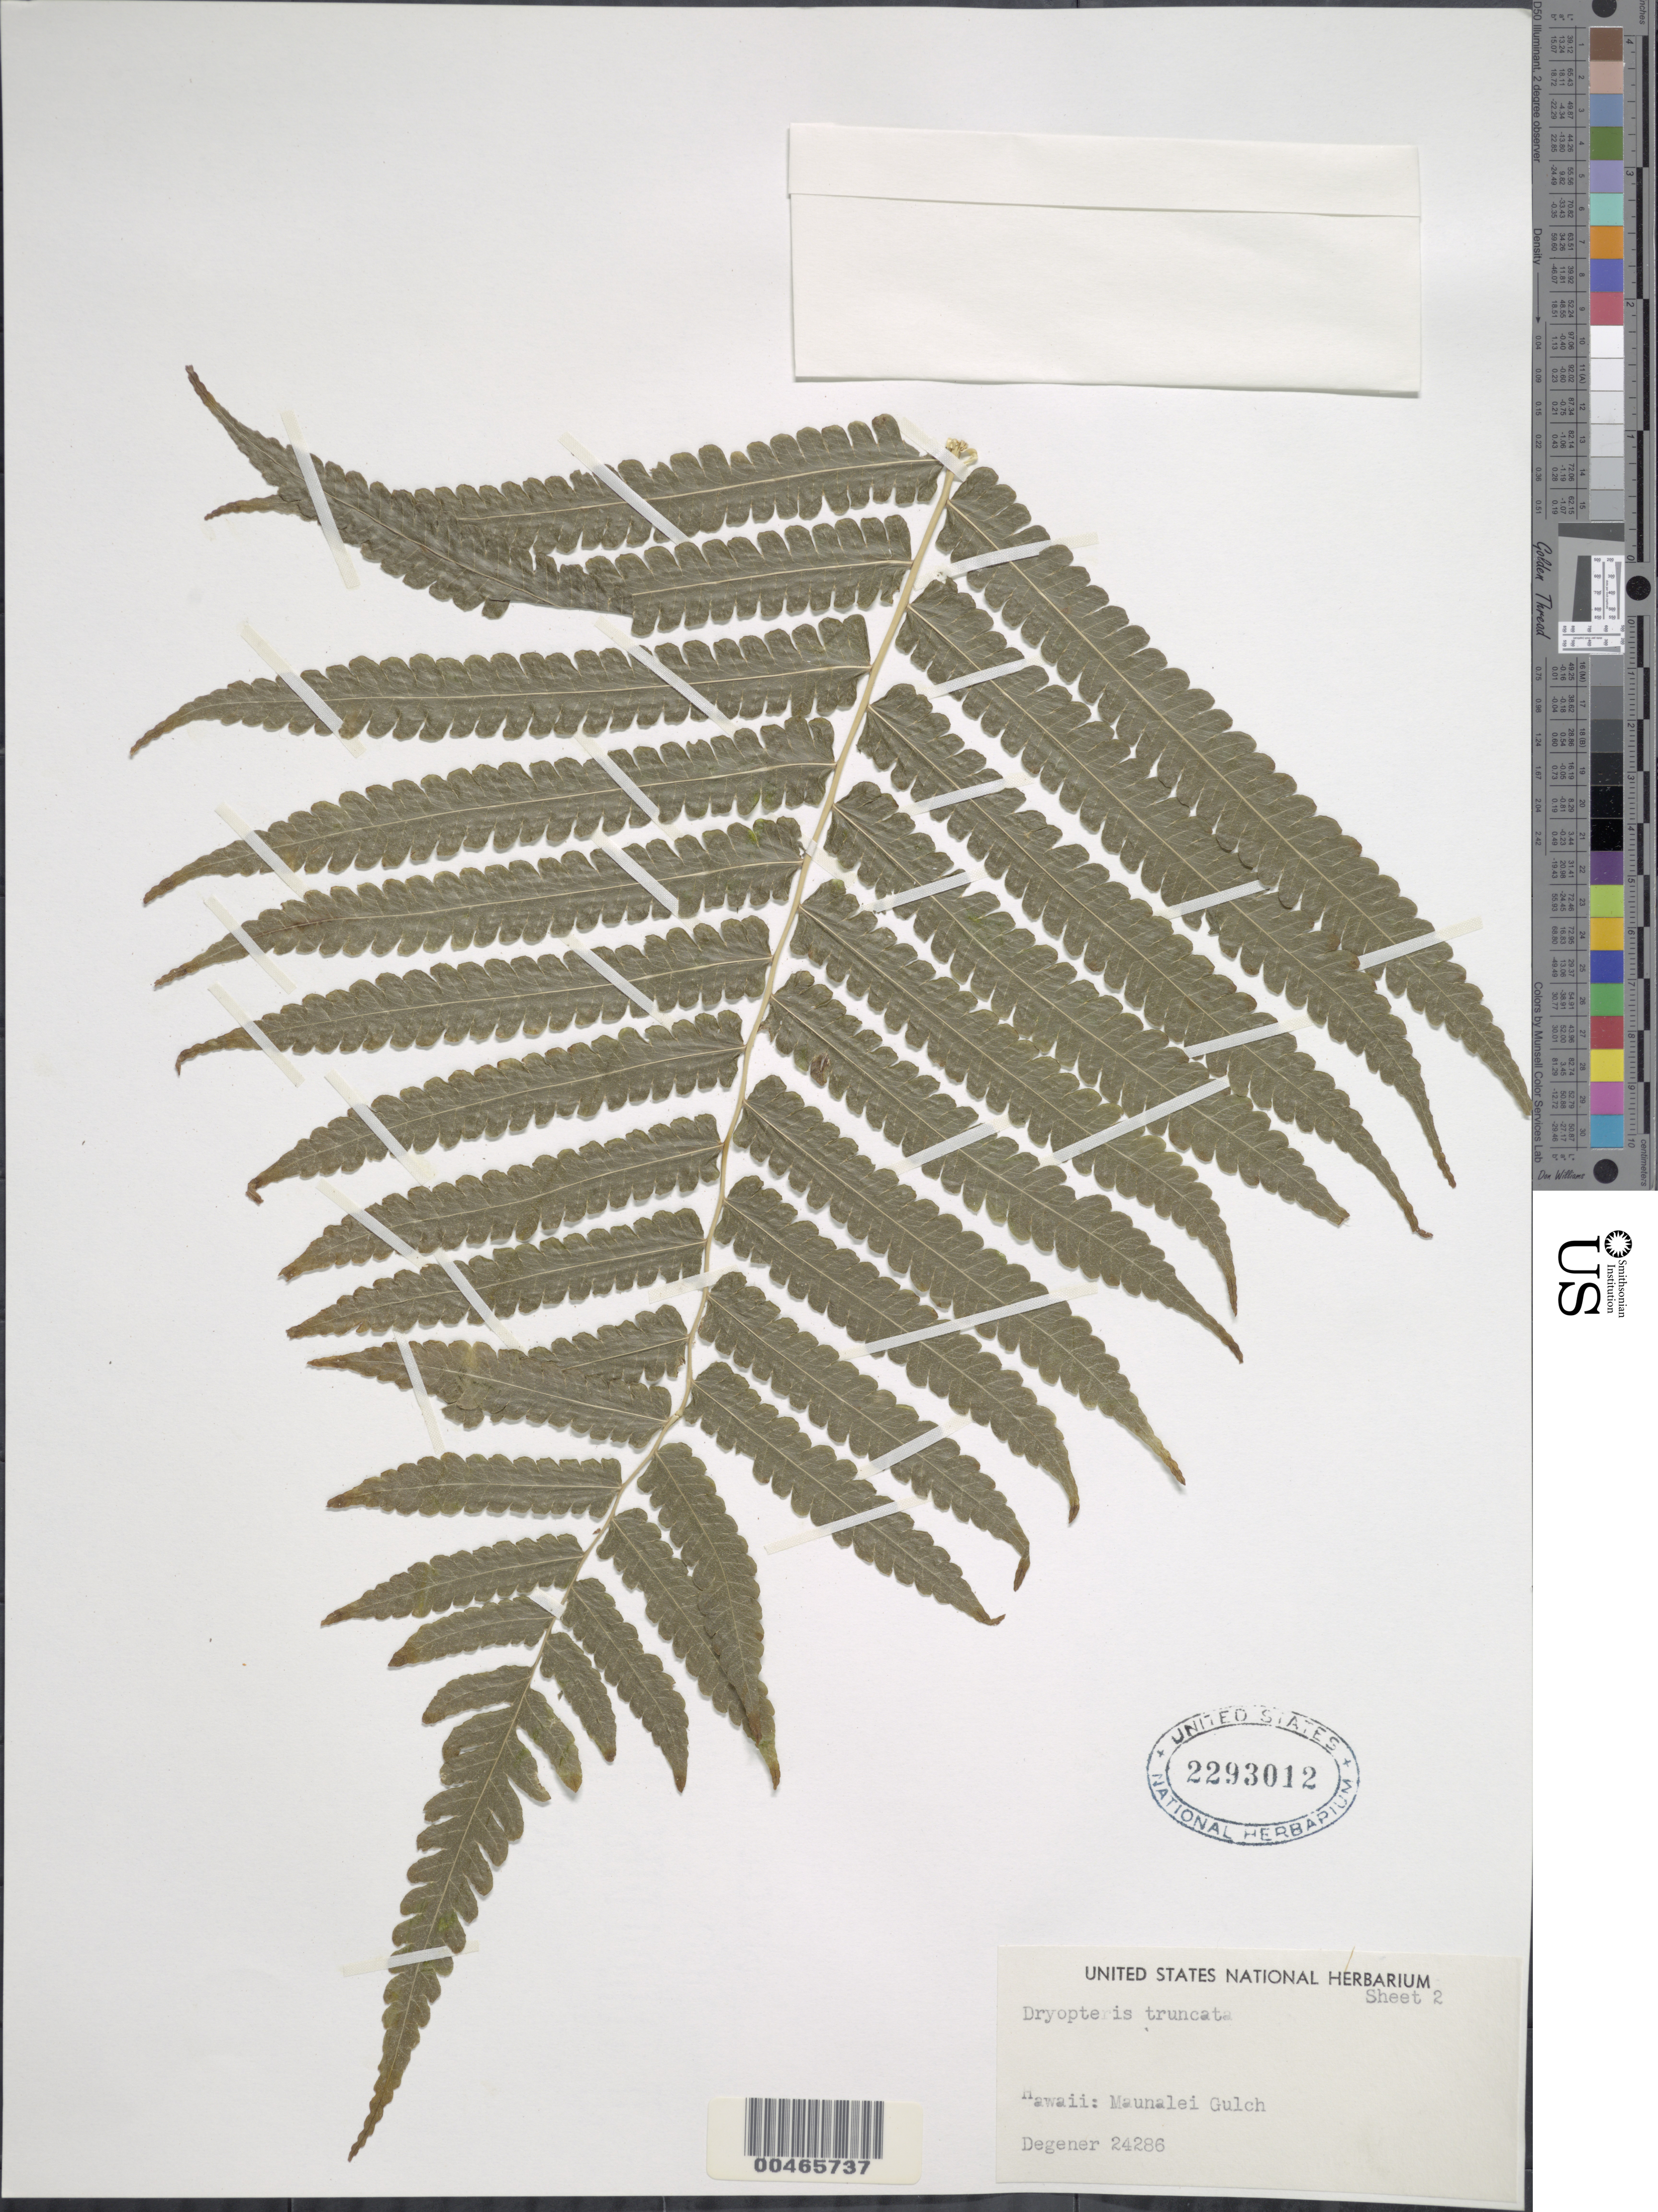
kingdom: Plantae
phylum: Tracheophyta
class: Polypodiopsida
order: Polypodiales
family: Thelypteridaceae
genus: Pneumatopteris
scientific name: Pneumatopteris truncata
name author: (Poir.) Holttum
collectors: O. Degener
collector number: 24286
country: United States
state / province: Hawaii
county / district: Kauai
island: Kaua'i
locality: Maunalei Gulch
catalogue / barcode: US 2293012